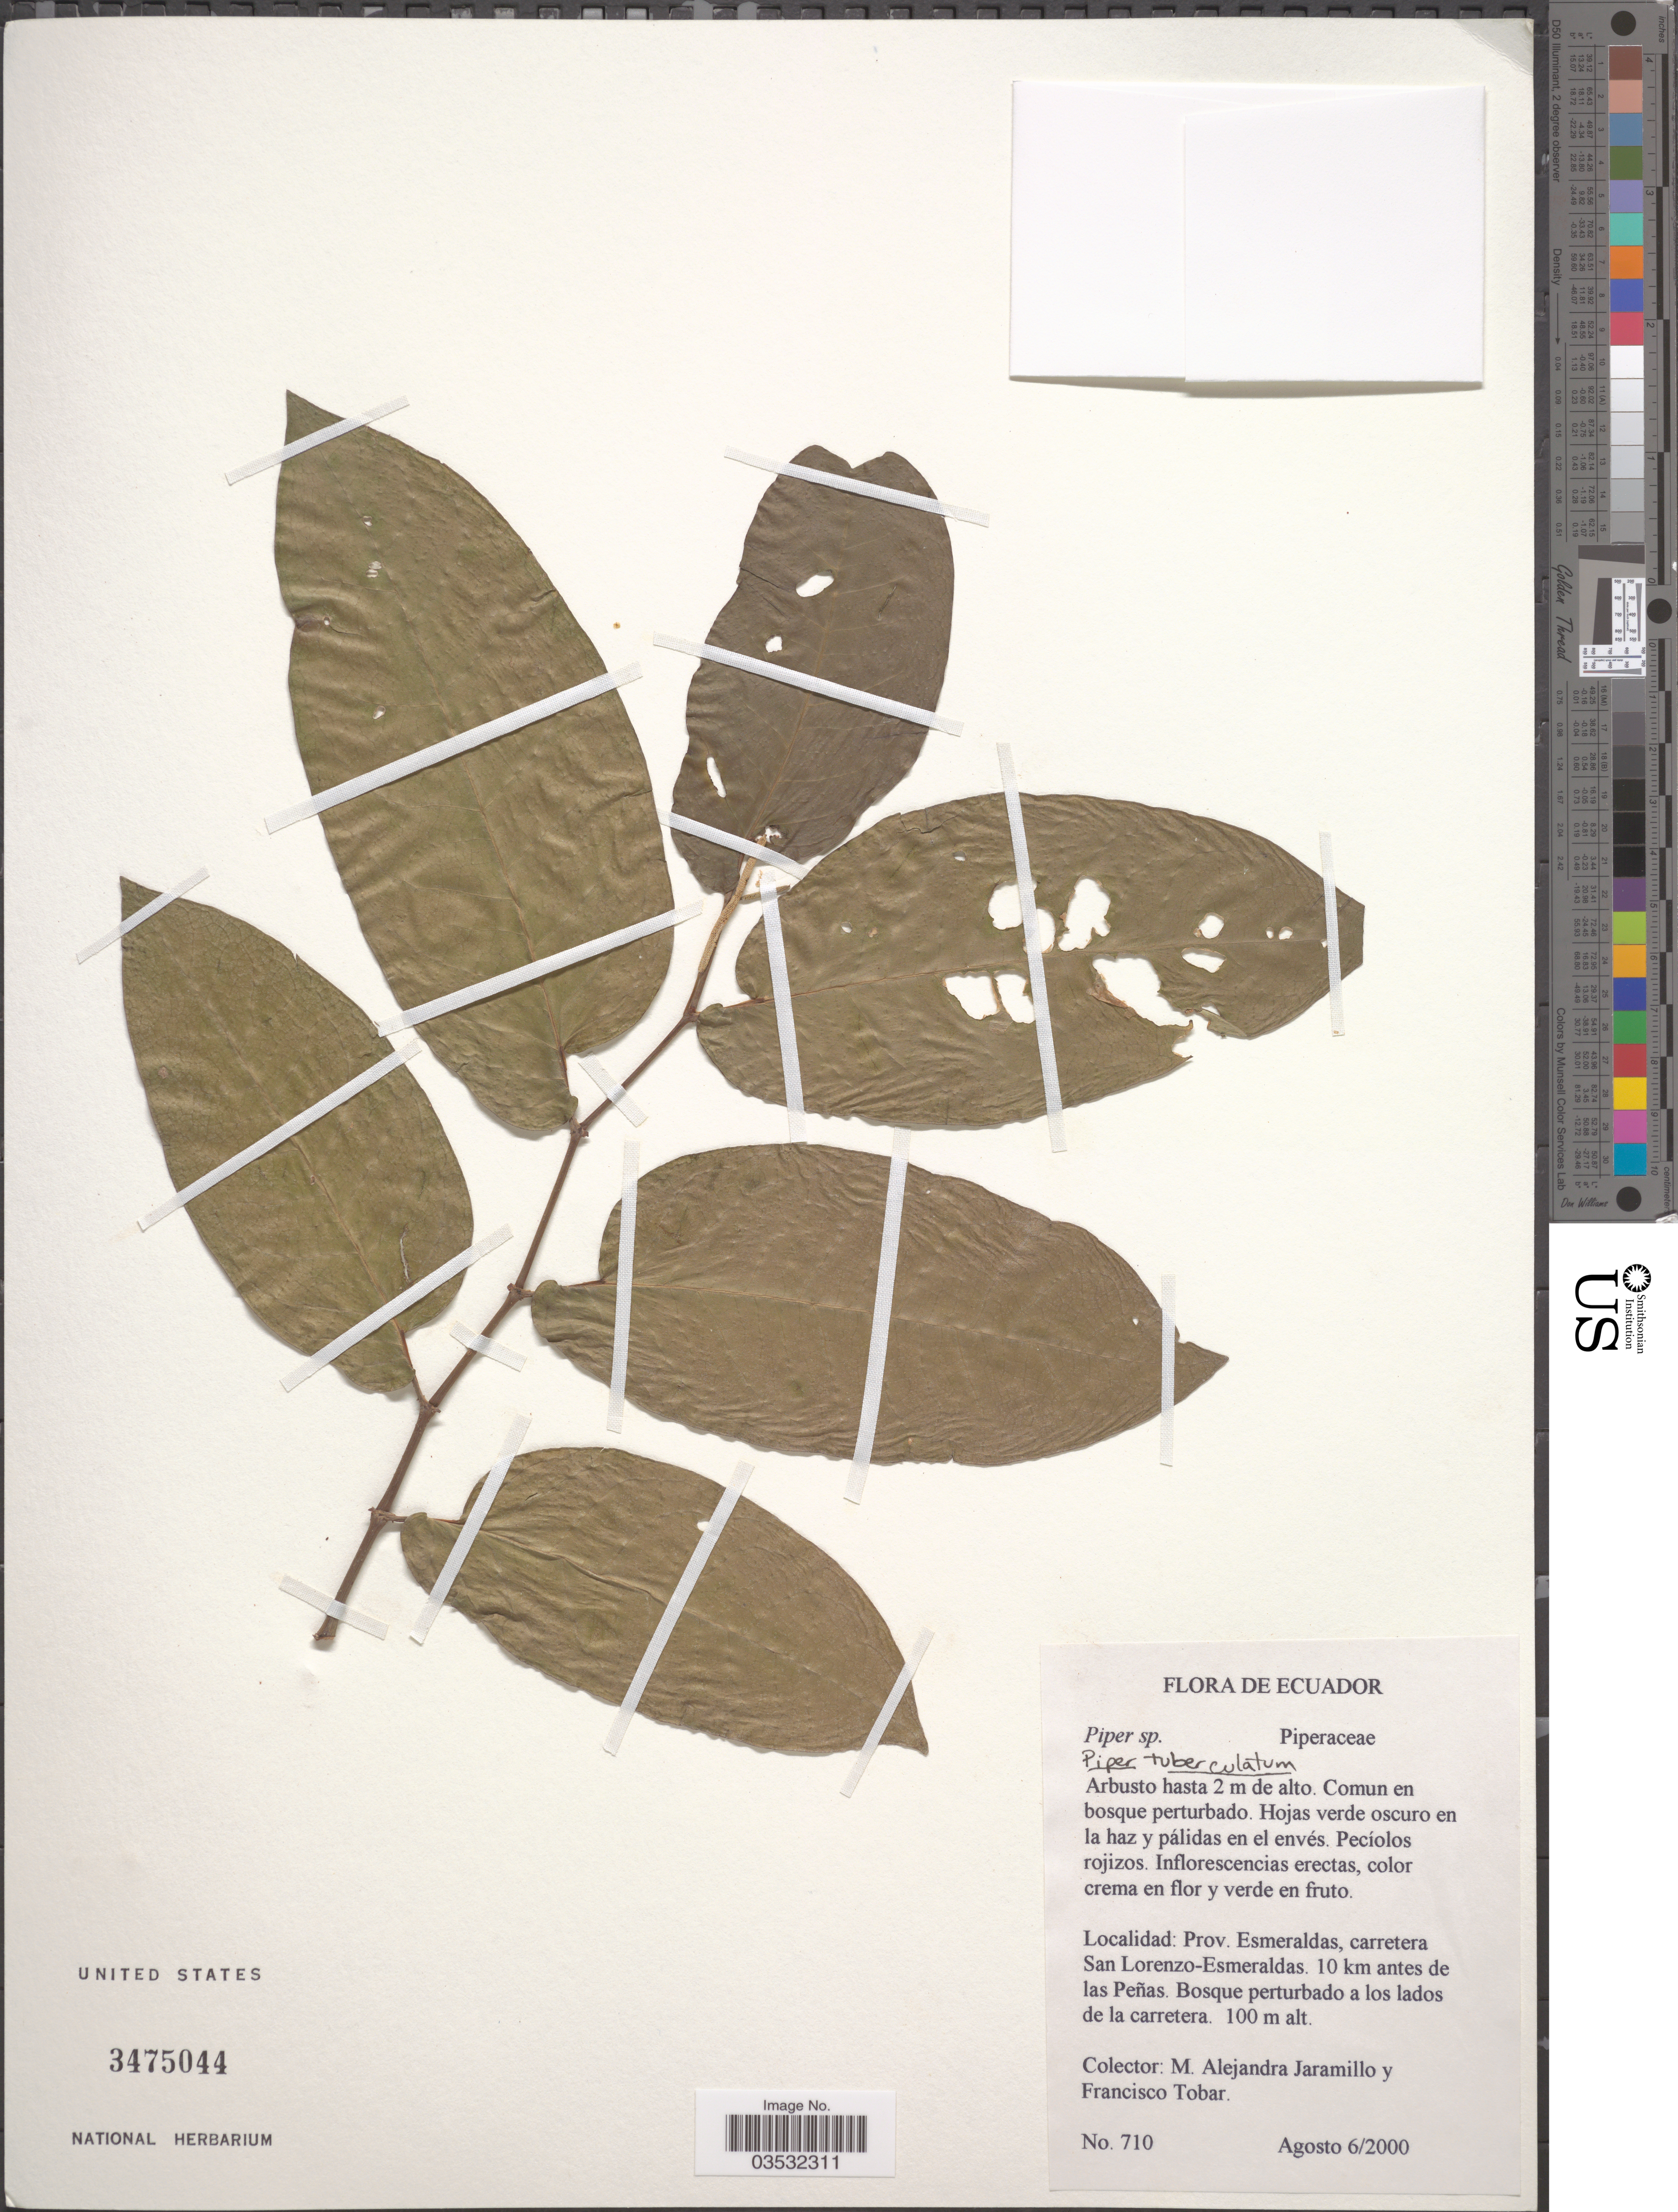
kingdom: Plantae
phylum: Tracheophyta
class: Magnoliopsida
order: Piperales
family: Piperaceae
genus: Piper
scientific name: Piper tuberculatum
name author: Jacq.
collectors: M. A. Jaramillo & F. Tobar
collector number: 710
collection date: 2000-08-06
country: Ecuador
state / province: Esmeraldas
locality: Carretera San Lorenzo-Esmeraldas. 10 km antes de las Peñas.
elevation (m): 100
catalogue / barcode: US 3475044